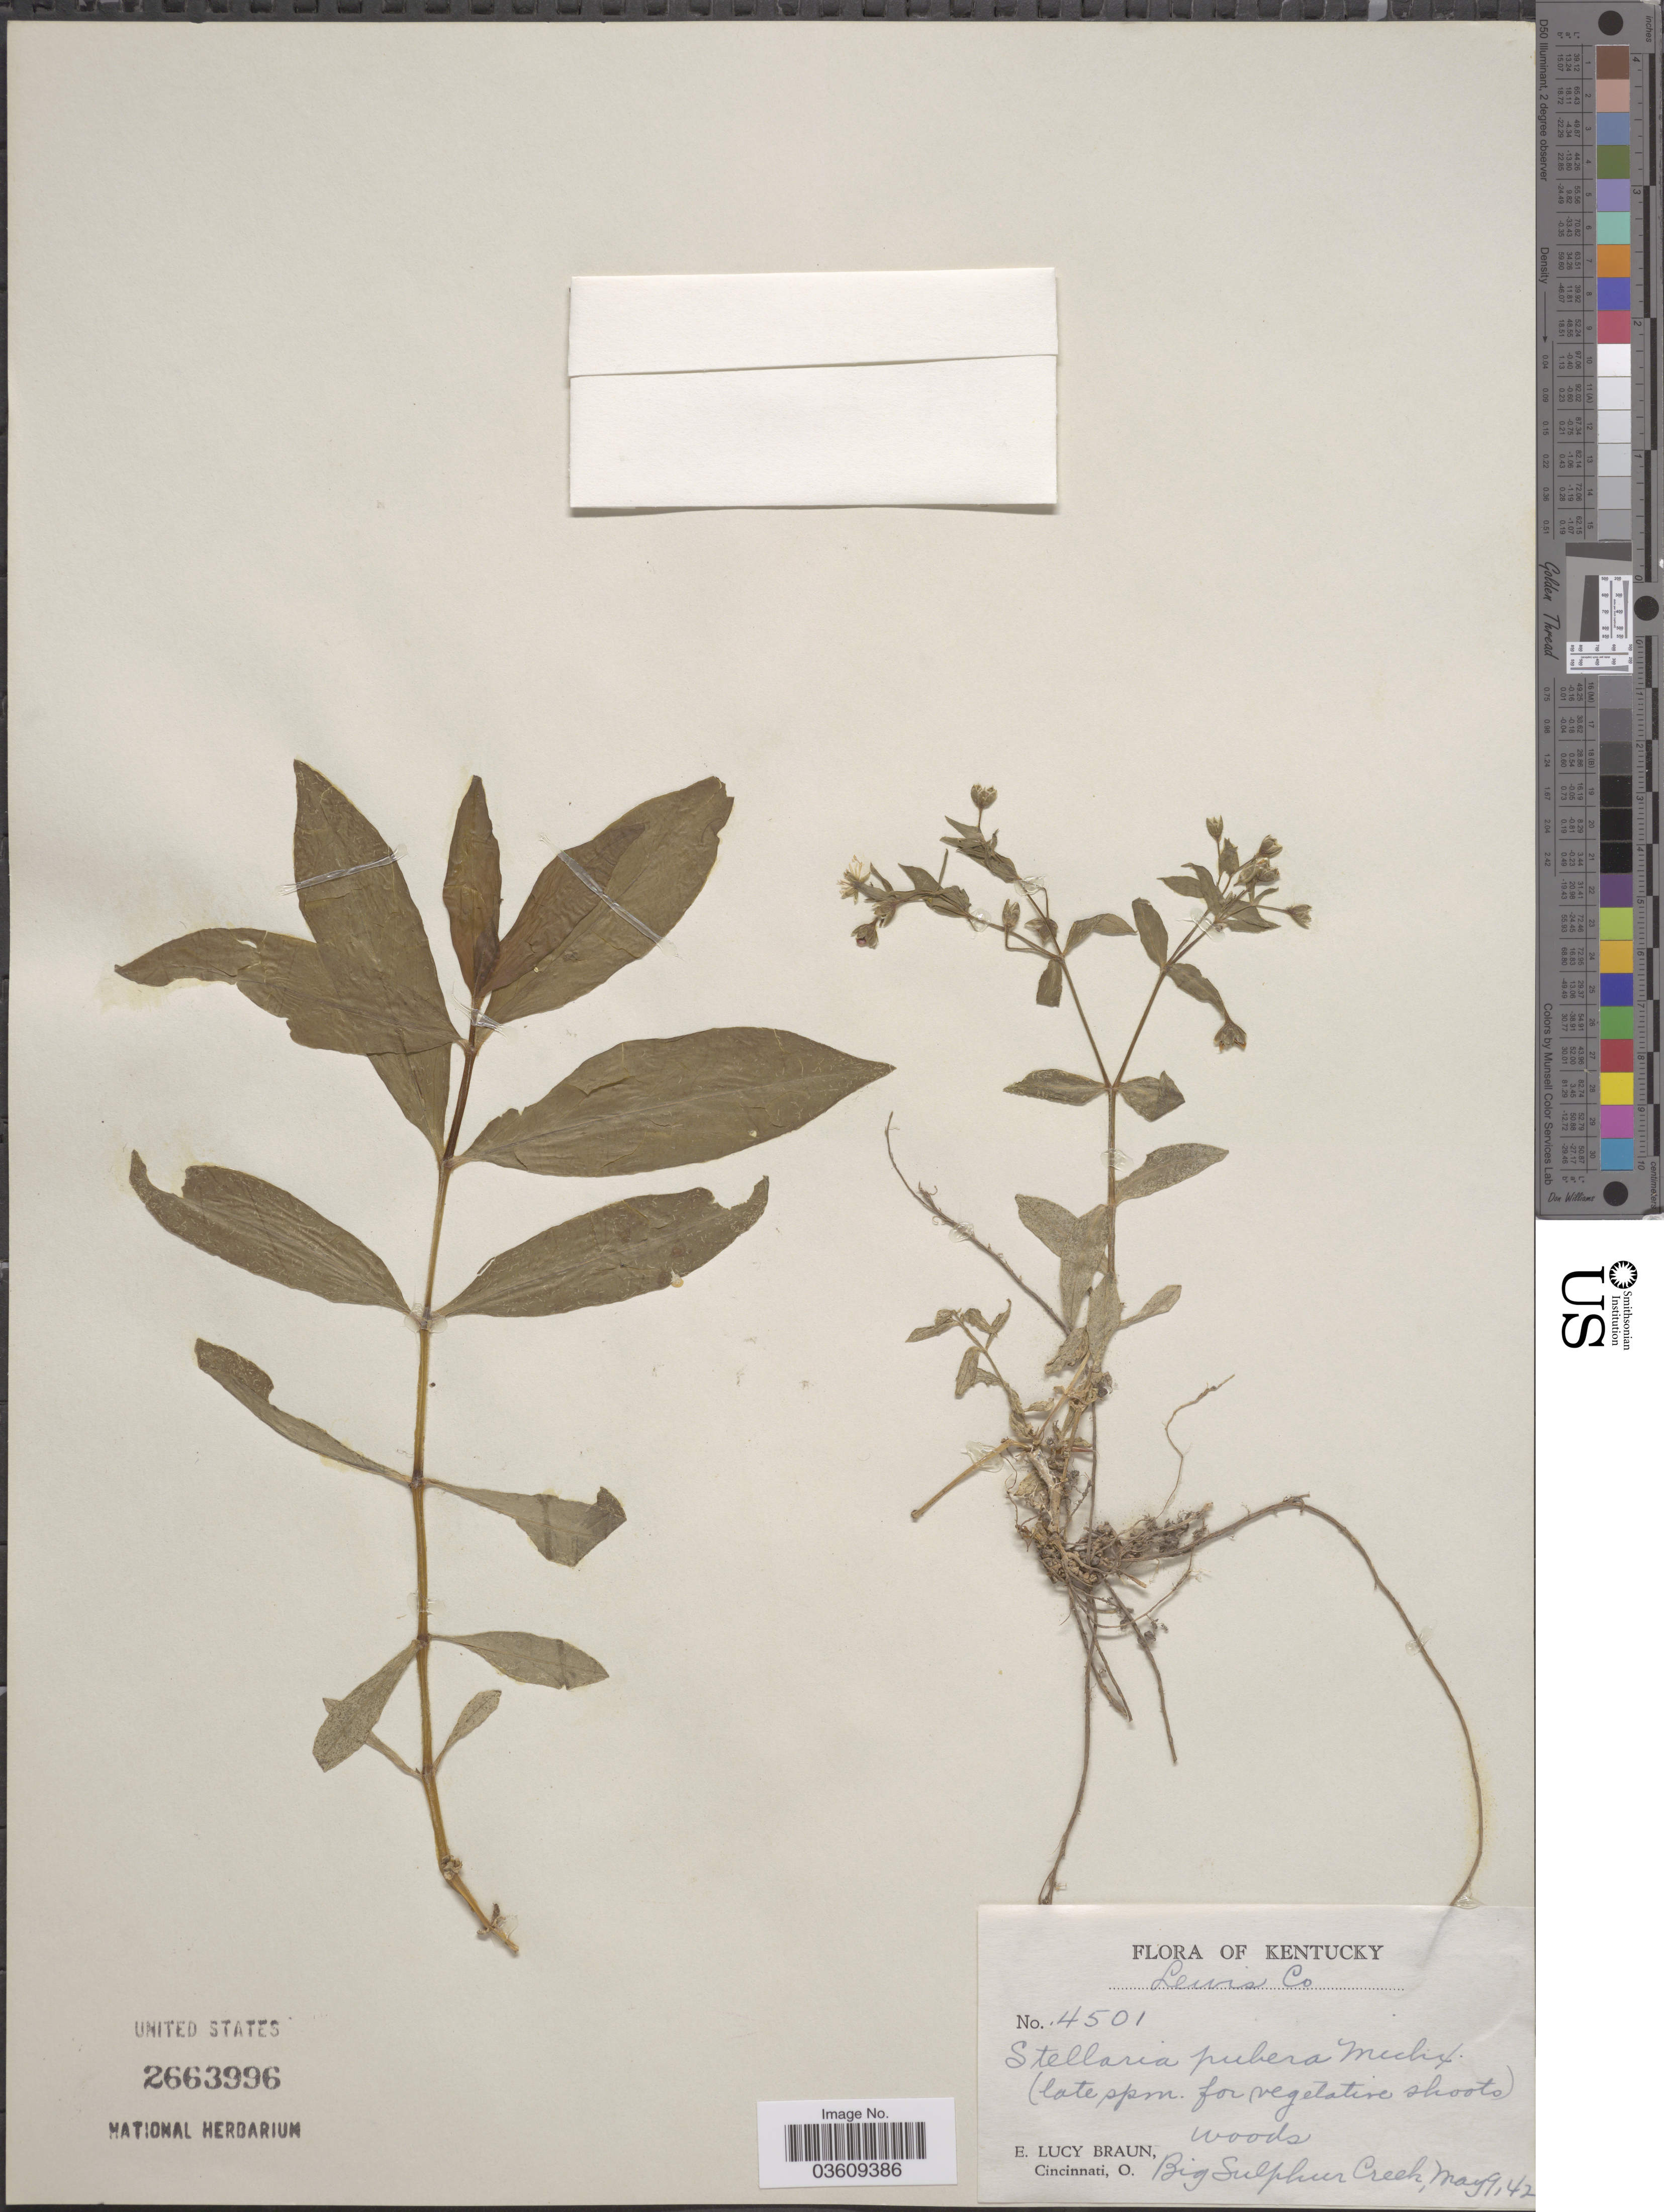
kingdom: Plantae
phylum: Tracheophyta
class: Magnoliopsida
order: Caryophyllales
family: Caryophyllaceae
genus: Stellaria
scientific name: Stellaria pubera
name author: Michx.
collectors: E. L. Braun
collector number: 4501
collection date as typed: Transcribed d/m/y: 9/5/42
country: United States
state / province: Kentucky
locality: Lewis Co. Big Sulphur Creek.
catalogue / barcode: US 2663996